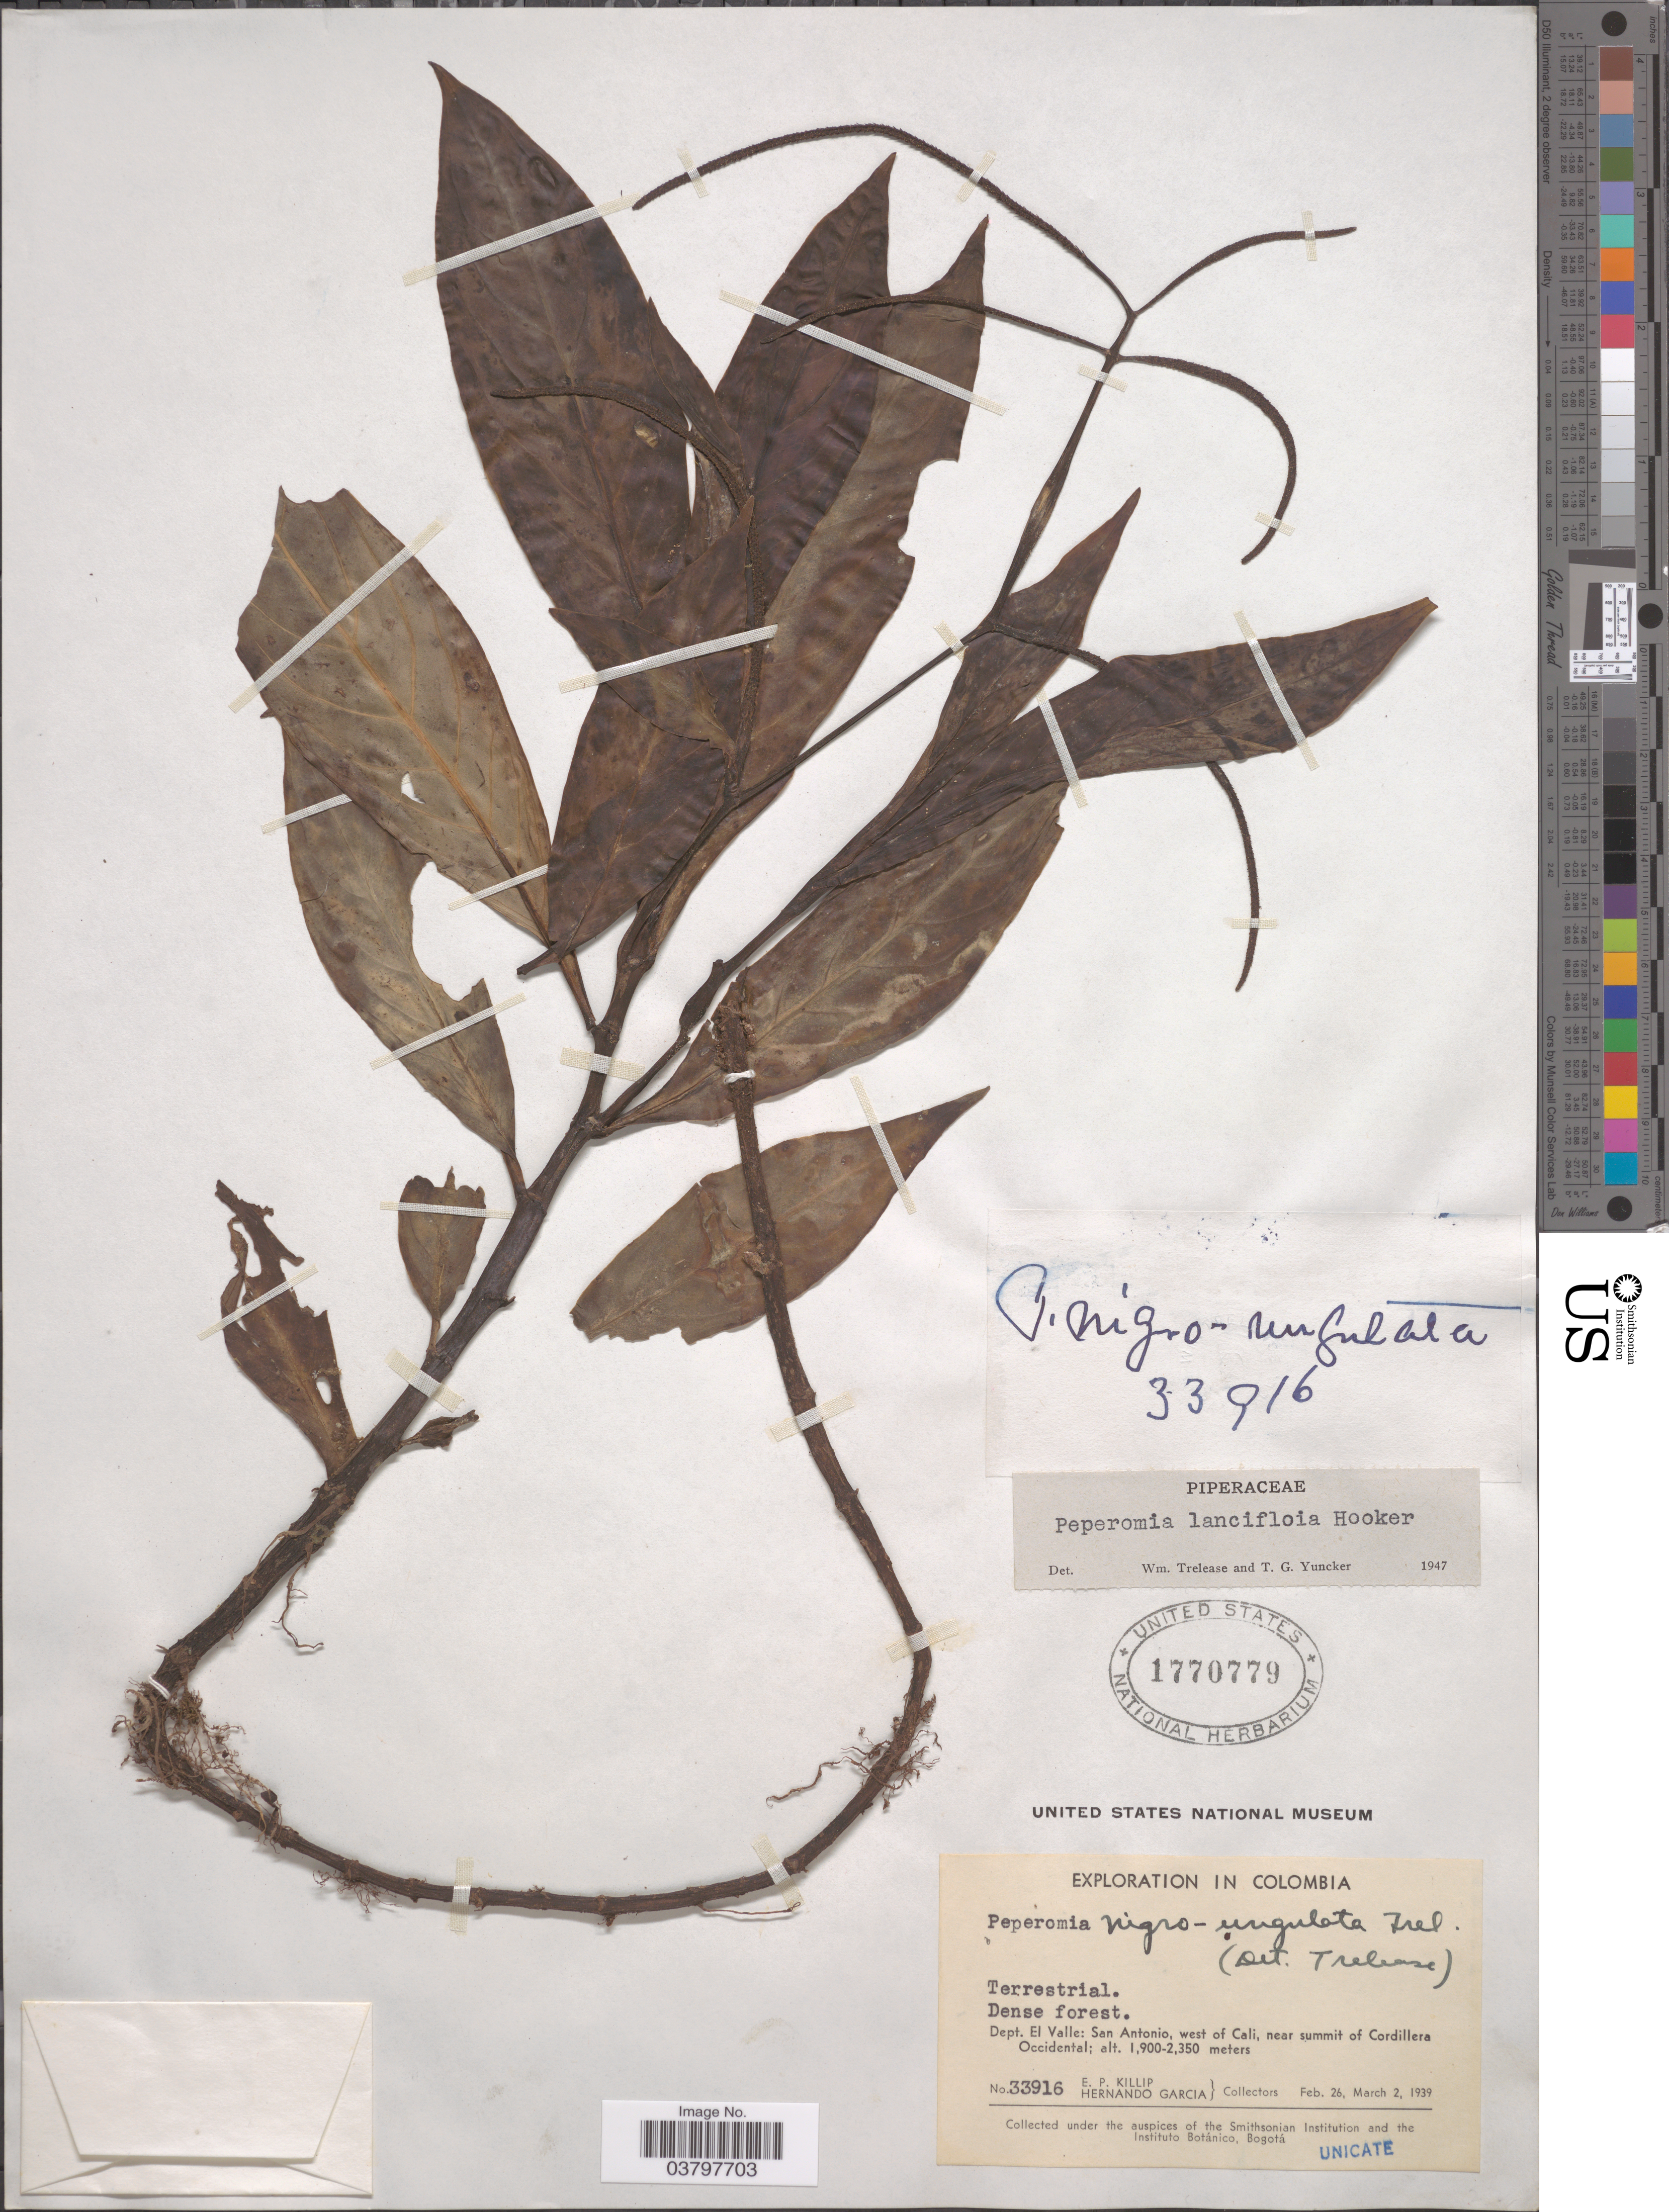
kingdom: Plantae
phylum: Tracheophyta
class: Magnoliopsida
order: Piperales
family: Piperaceae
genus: Peperomia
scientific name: Peperomia lancifolia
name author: Hook.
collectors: E. P. Killip & H. Garcia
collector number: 33916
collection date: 1939-02-26/1939-03-02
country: Colombia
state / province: Valle del Cauca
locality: Dept. El Valle: San Antonio, west of Cali, near summit of Cordillera Occidental.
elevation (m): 1900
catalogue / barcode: US 1770779